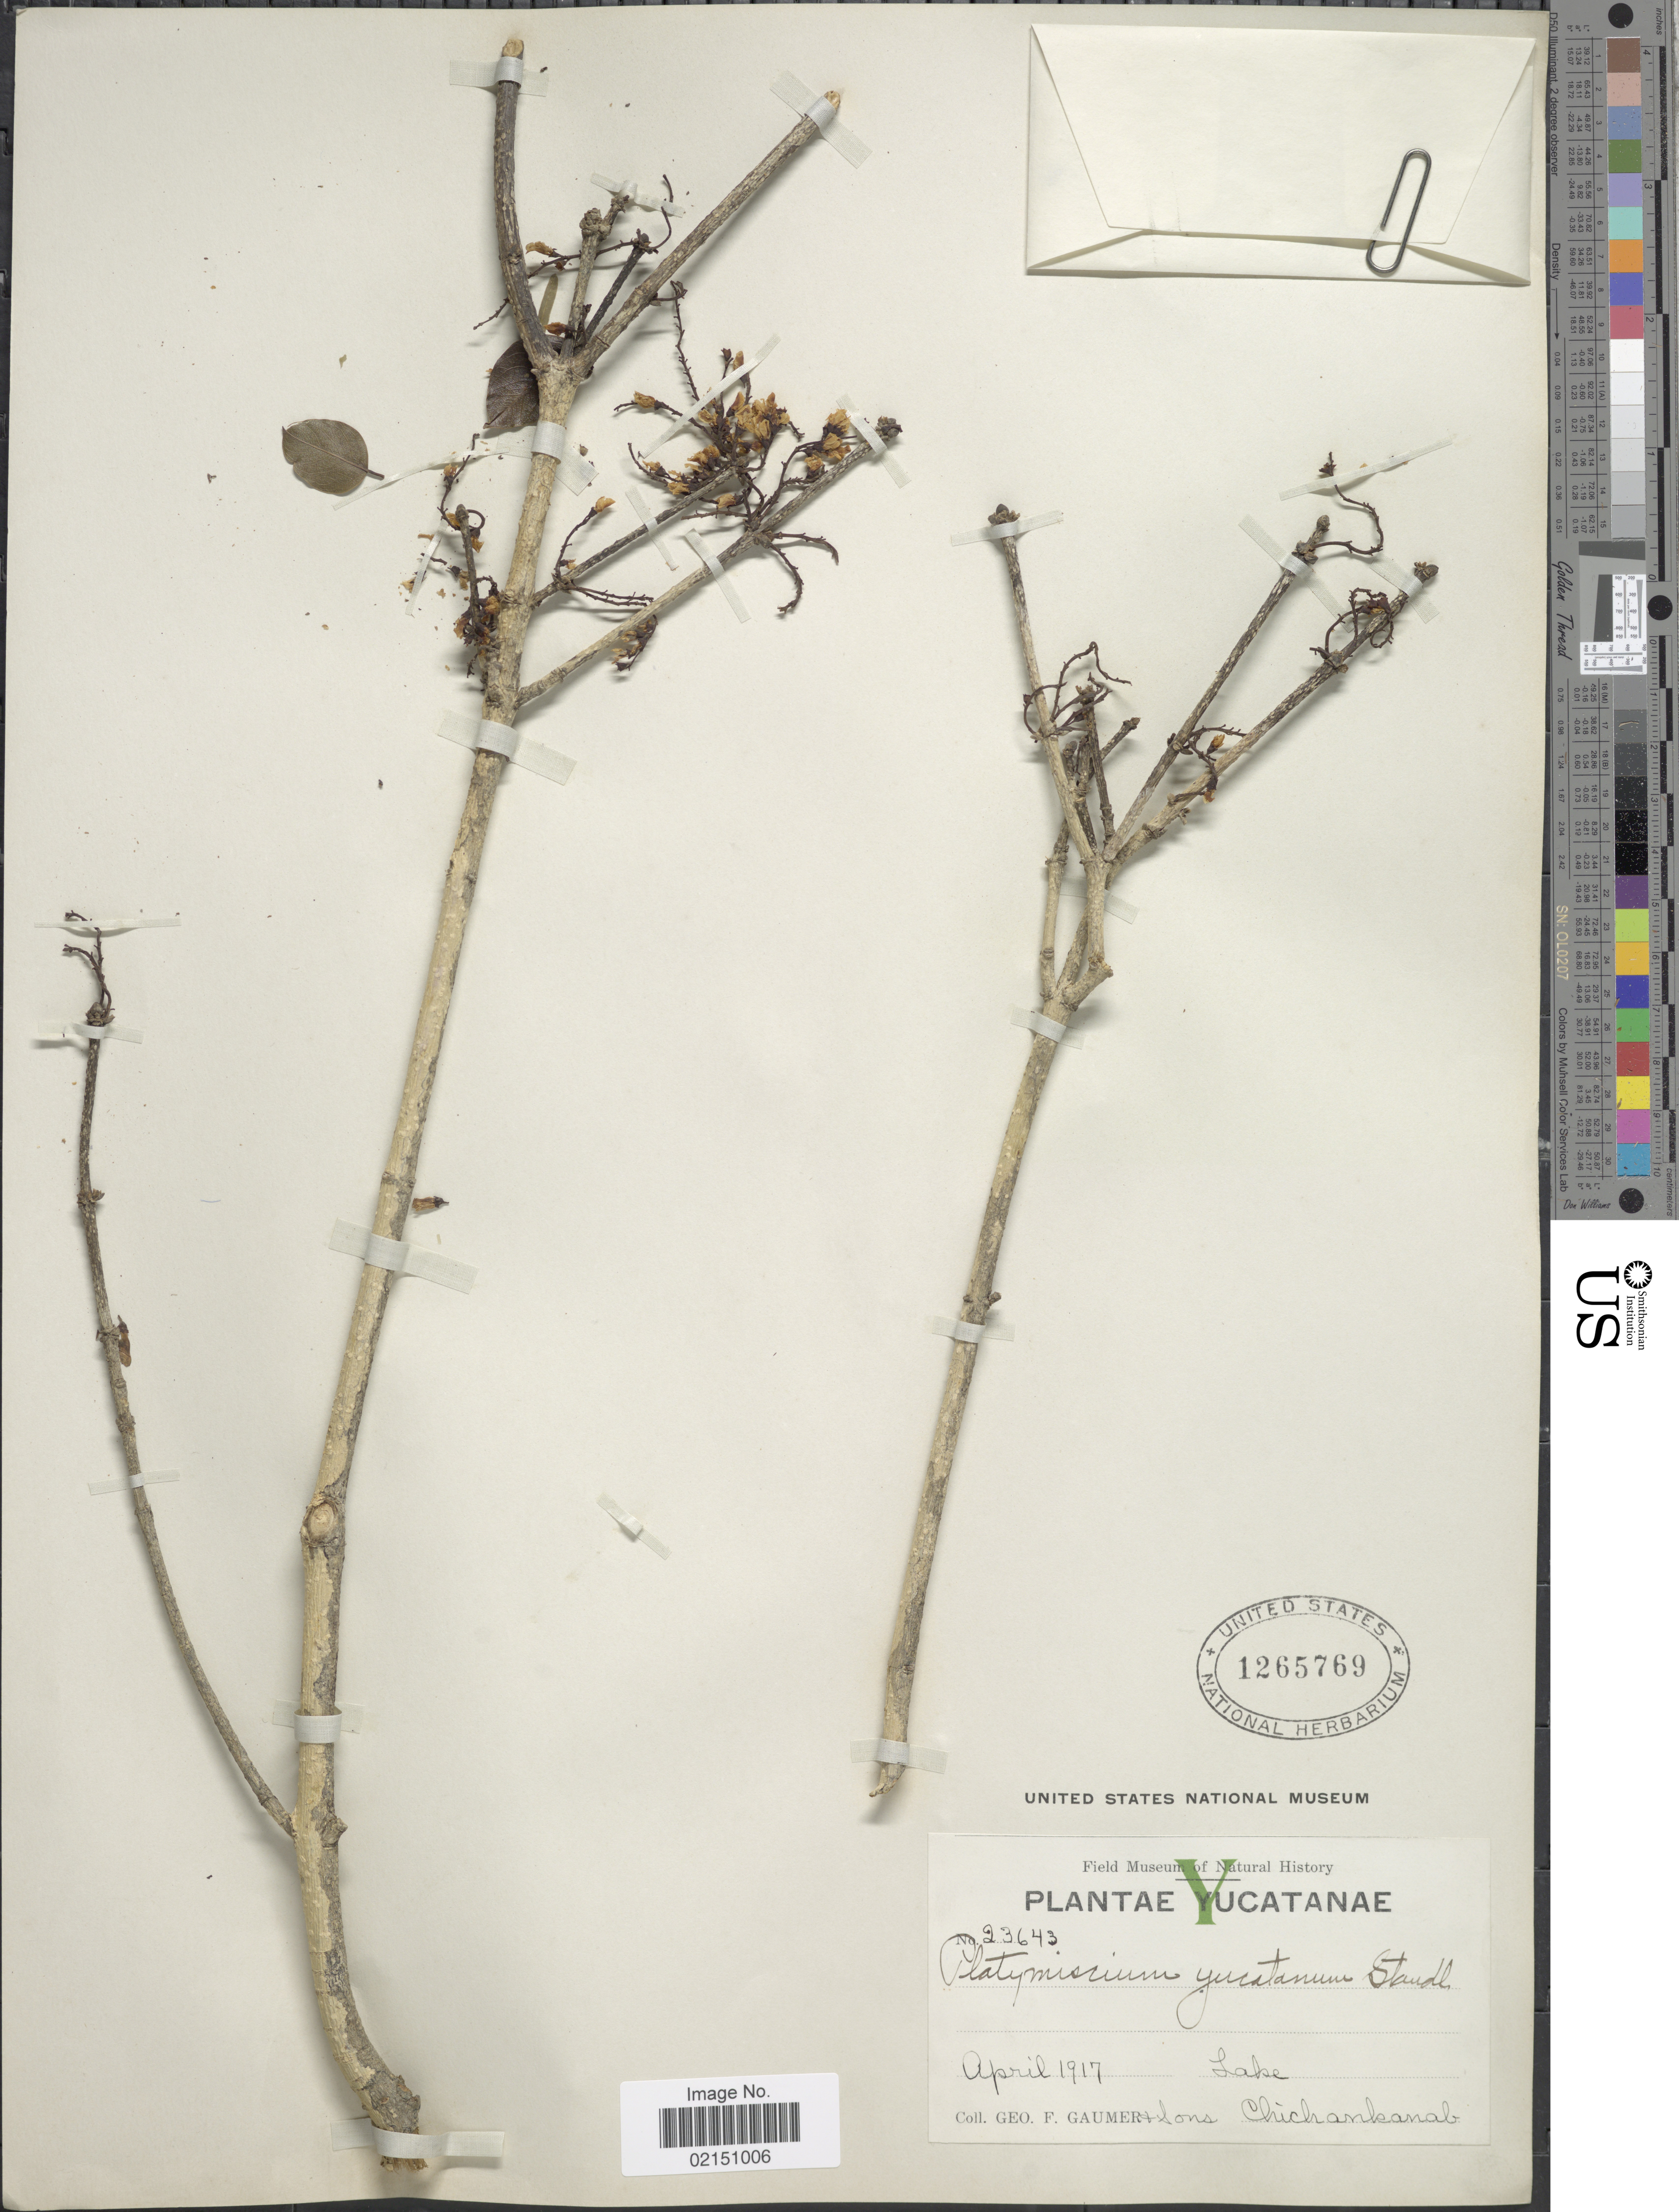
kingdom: Plantae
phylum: Tracheophyta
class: Magnoliopsida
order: Fabales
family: Fabaceae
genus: Platymiscium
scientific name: Platymiscium yucatanum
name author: Standl.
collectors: G. F. Gaumer & & Sons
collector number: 23643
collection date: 1917-04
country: Mexico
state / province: Yucatán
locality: Yucatanae, Lake Chichankanab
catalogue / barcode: US 1265769